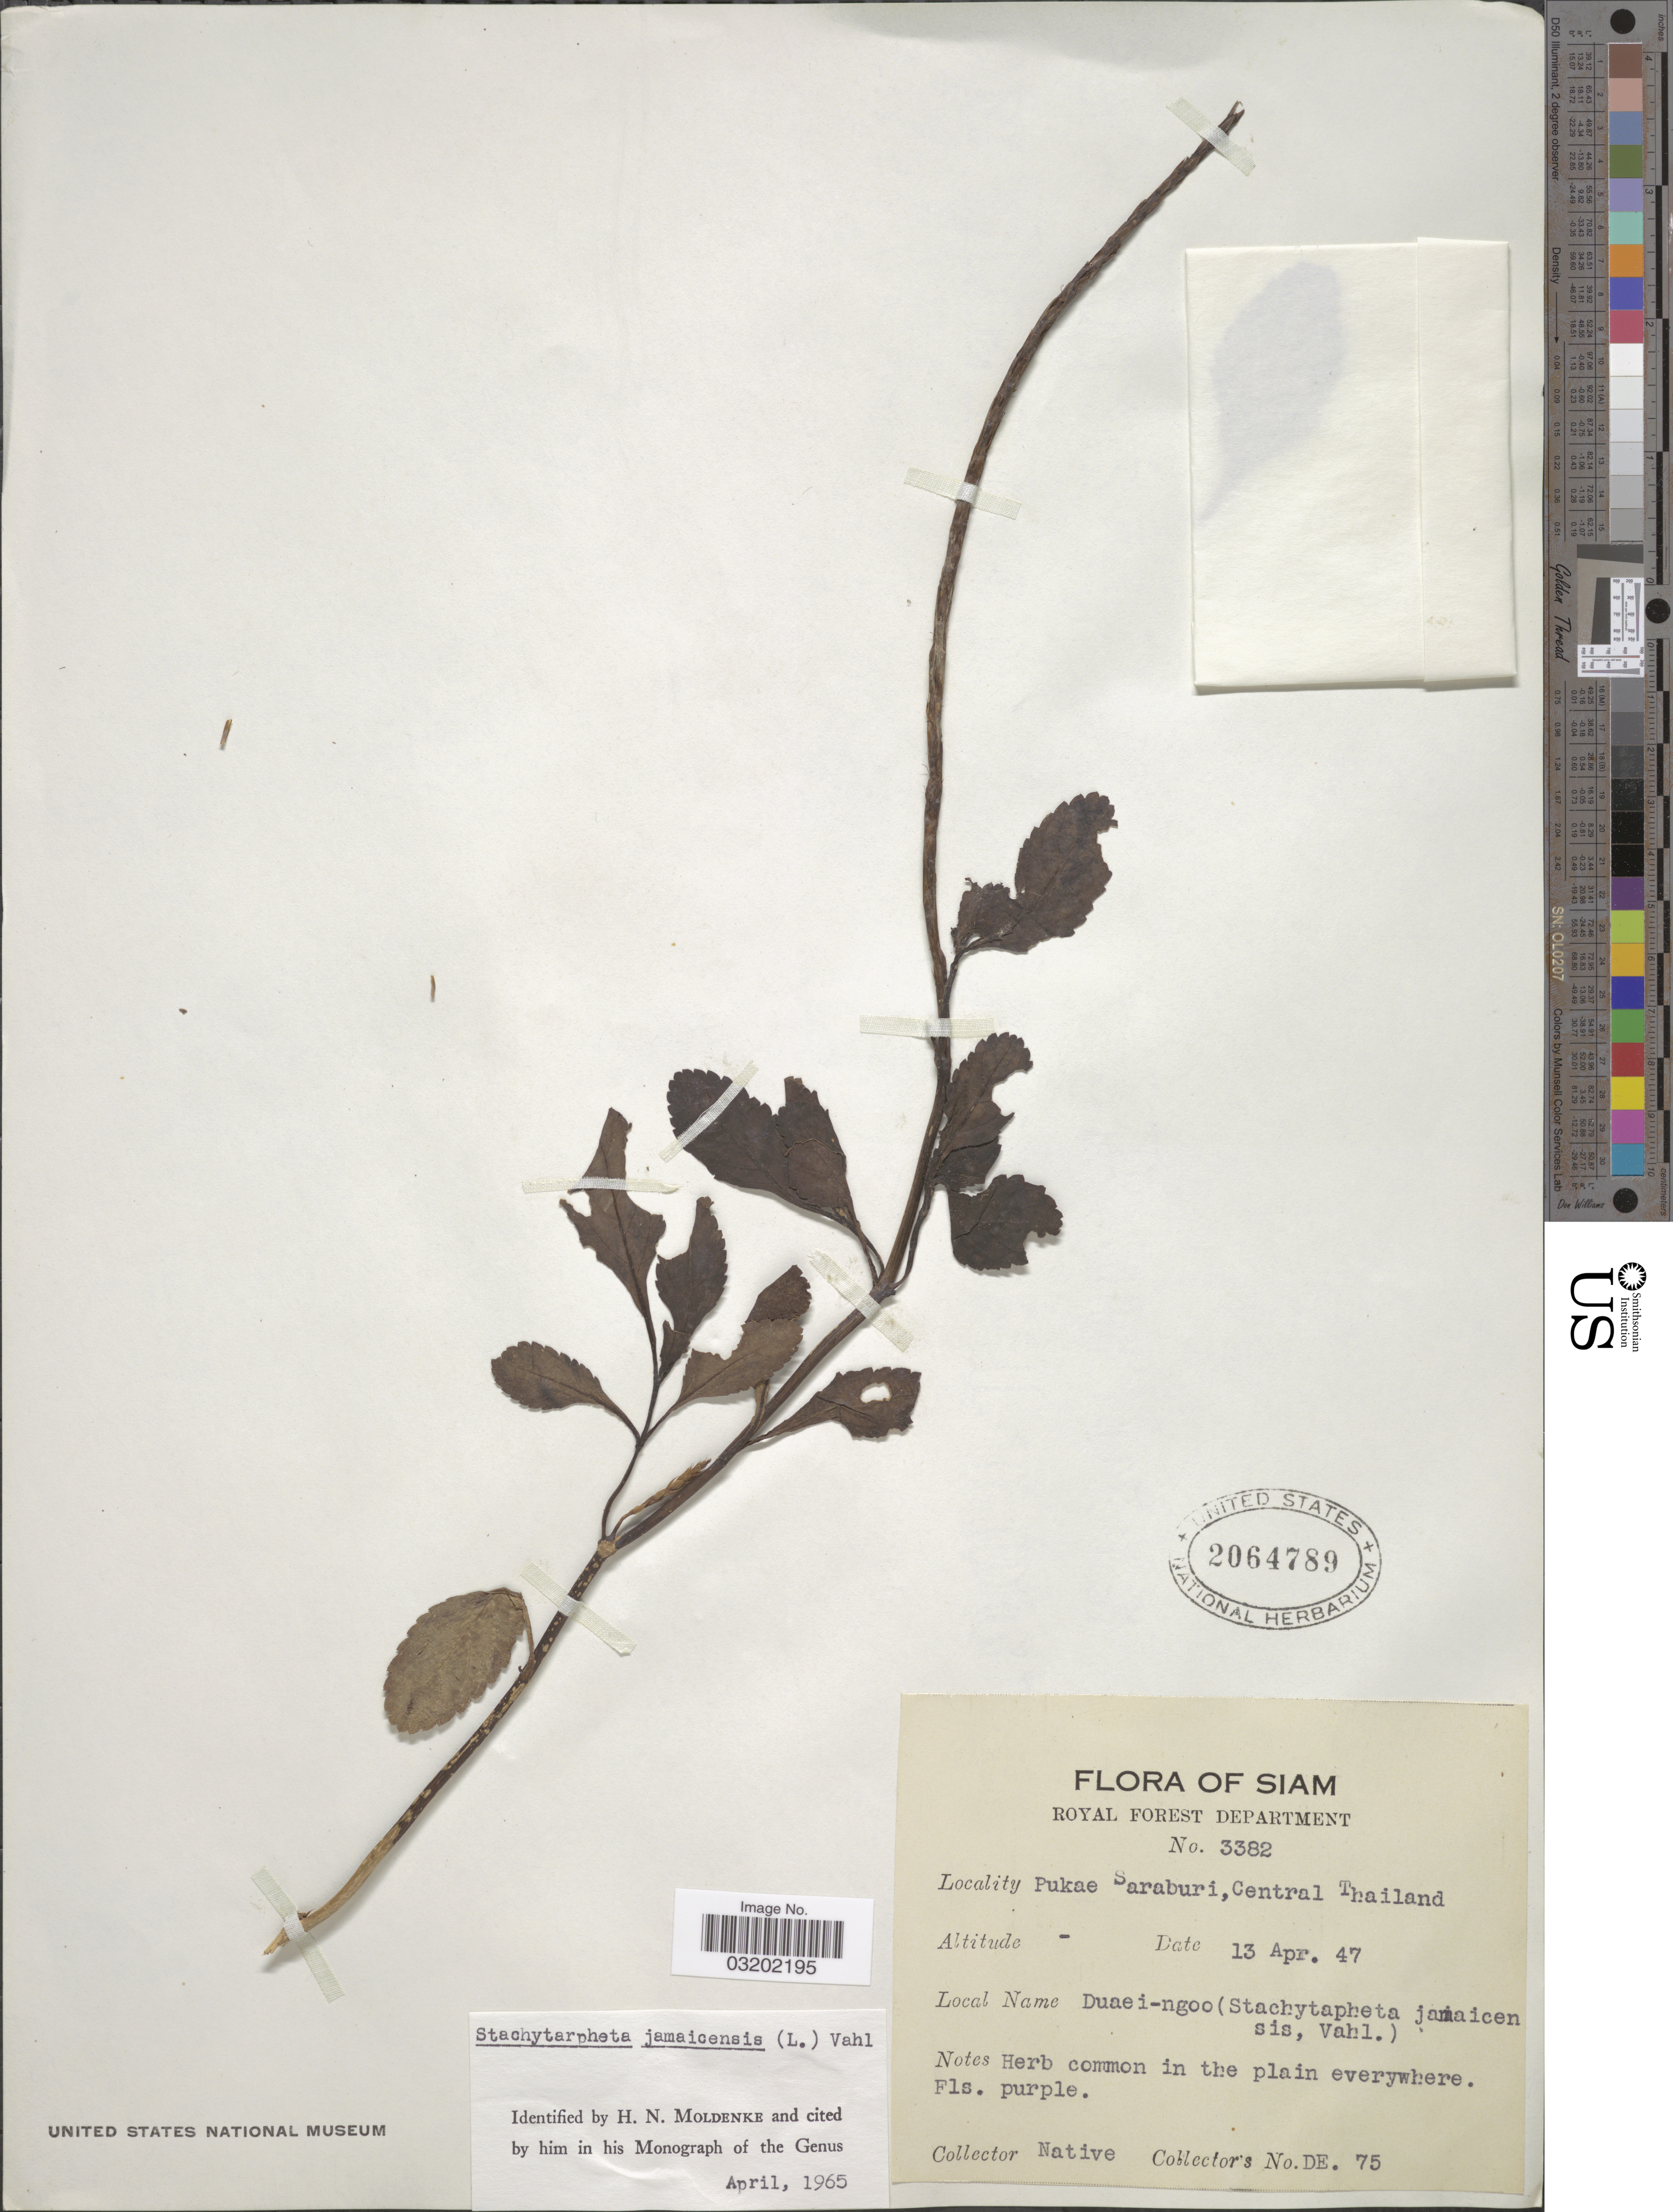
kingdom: Plantae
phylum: Tracheophyta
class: Magnoliopsida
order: Lamiales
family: Verbenaceae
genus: Stachytarpheta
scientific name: Stachytarpheta jamaicensis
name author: (L.) Vahl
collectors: Native collector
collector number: DE75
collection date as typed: Transcribed d/m/y: 13/4/47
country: Thailand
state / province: Saraburi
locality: Siam. Pukae Saraburi, Central Thailand.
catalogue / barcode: US 2064789